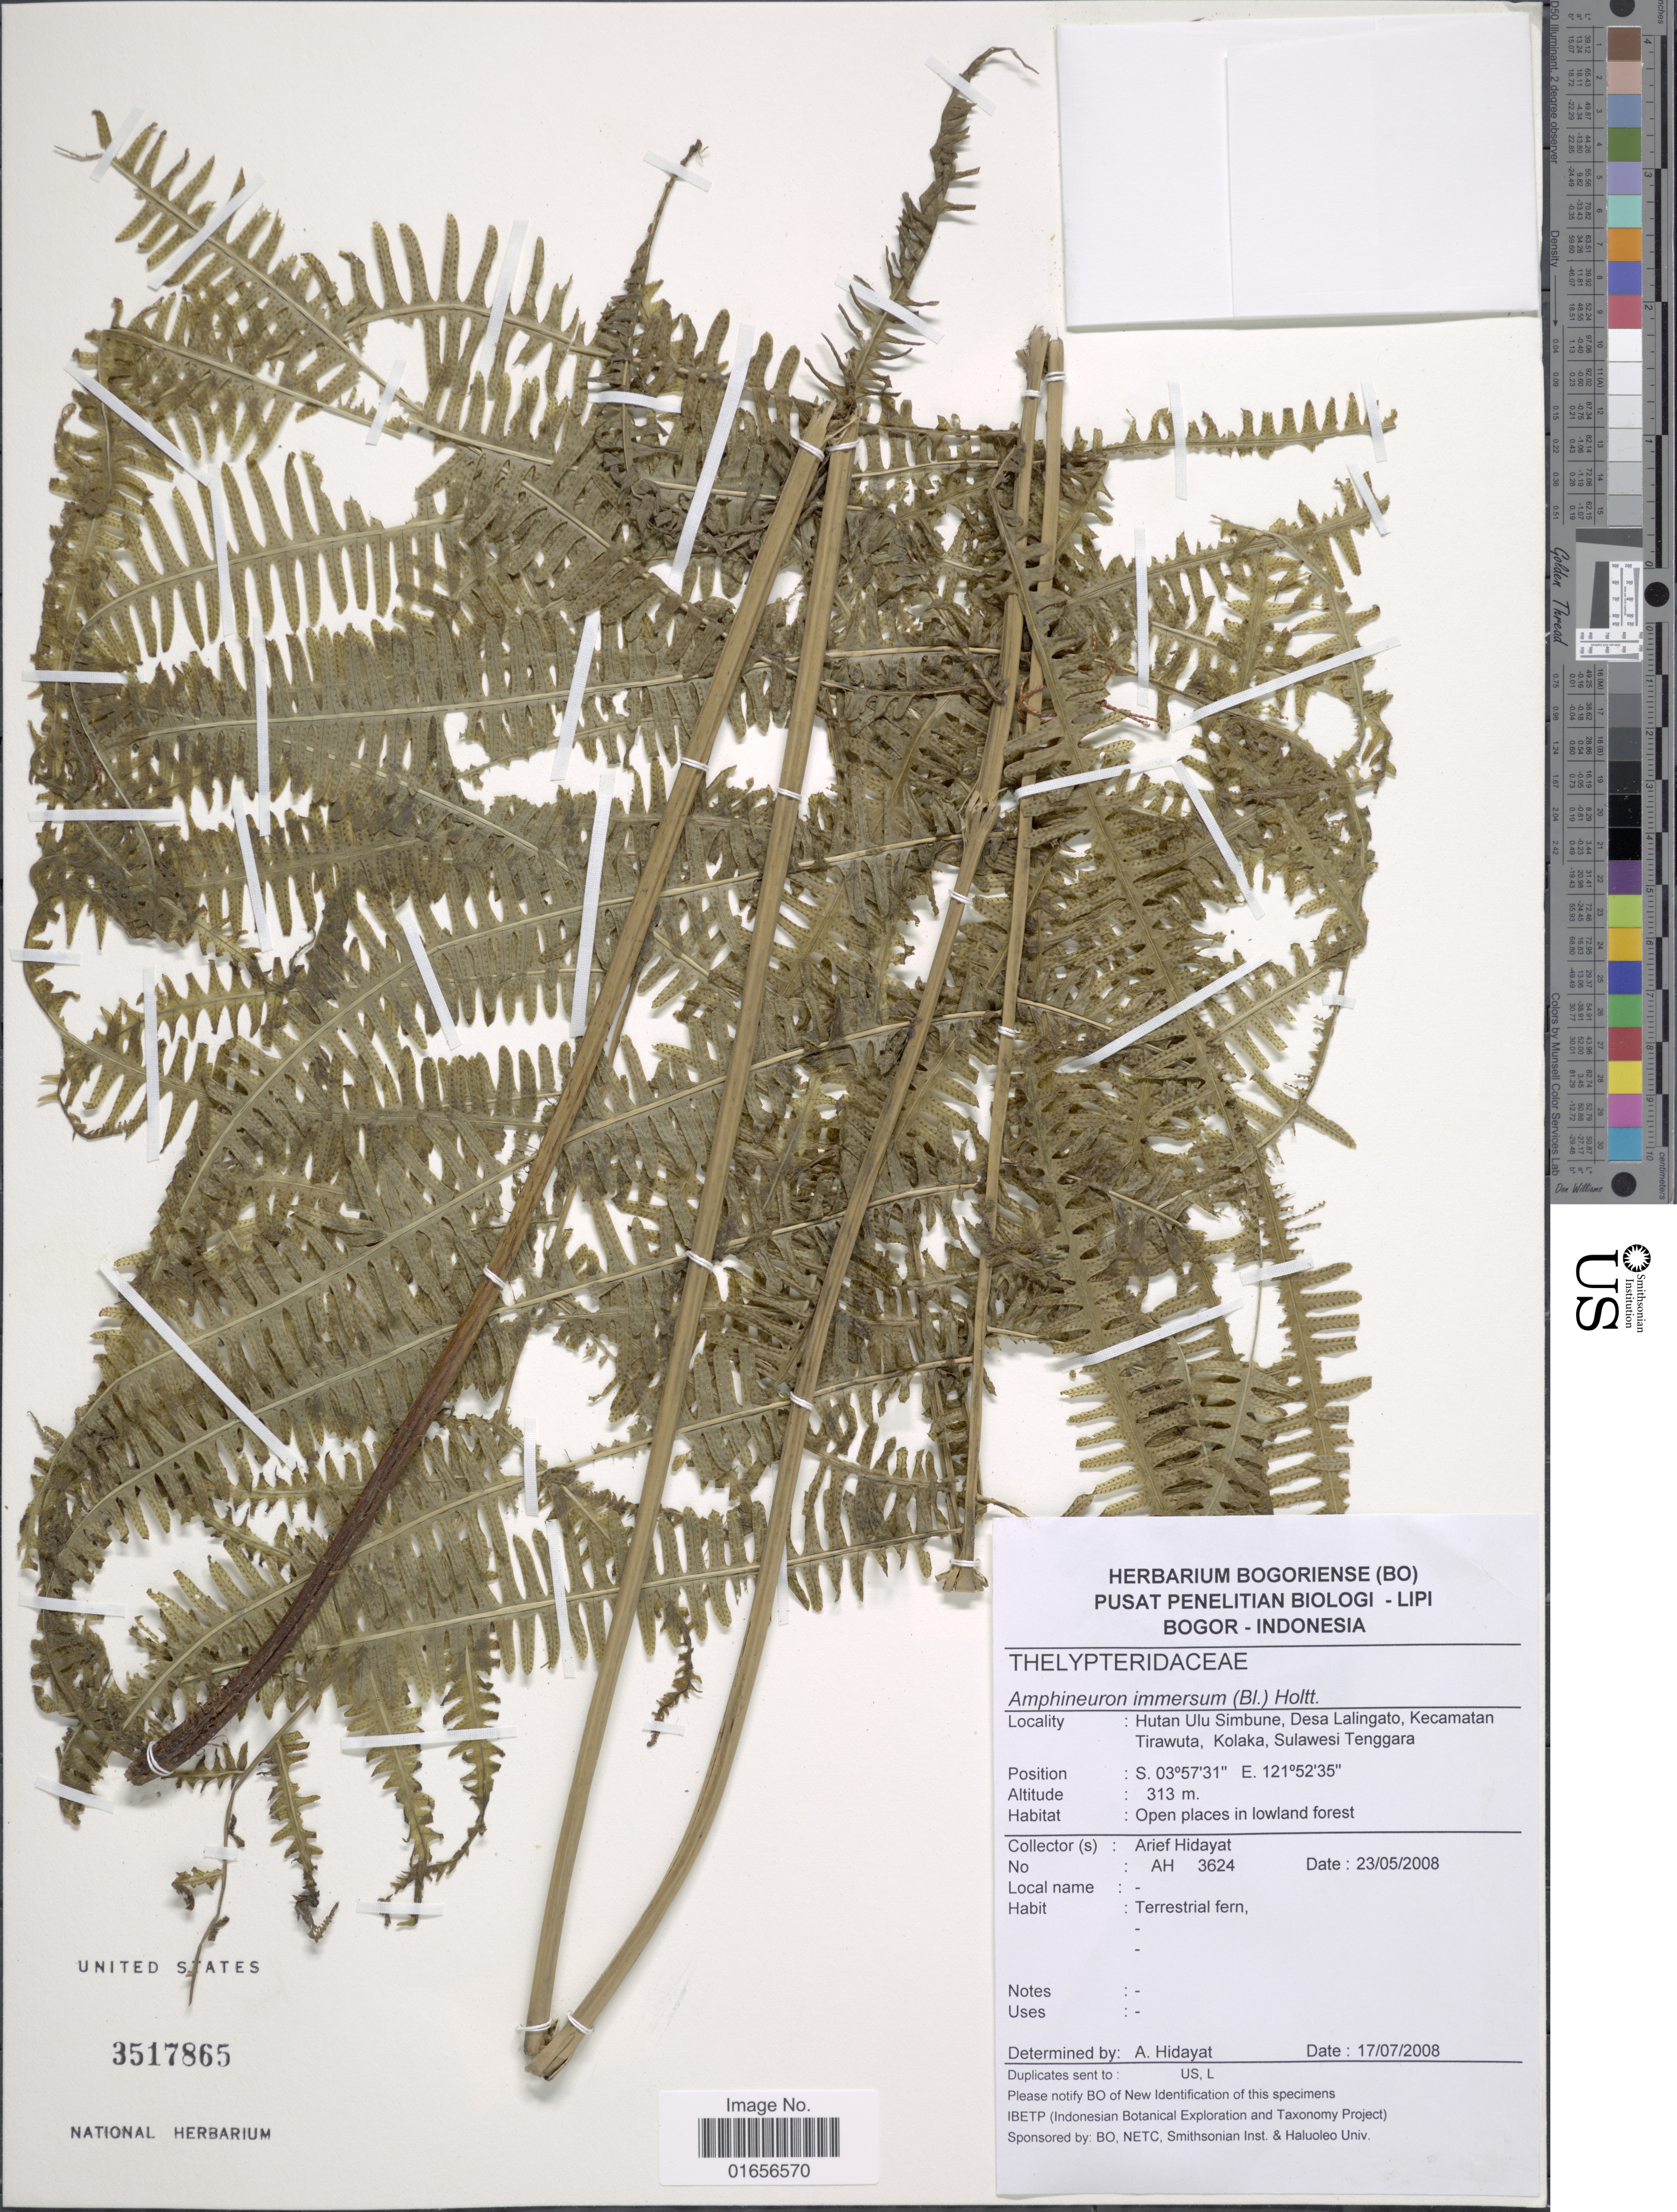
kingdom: Plantae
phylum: Tracheophyta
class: Polypodiopsida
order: Polypodiales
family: Thelypteridaceae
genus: Amphineuron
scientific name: Amphineuron immersum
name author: (Blume) Holttum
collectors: A. Hidayat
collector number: AH 3624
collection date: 2008-05-23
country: Indonesia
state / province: Sulawesi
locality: Hutan Ulu Simbune, Desa Laliingato, Kecamatan Tirawuta, Kolaka, Sulawesi Tenggara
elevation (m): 313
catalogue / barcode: US 3517865